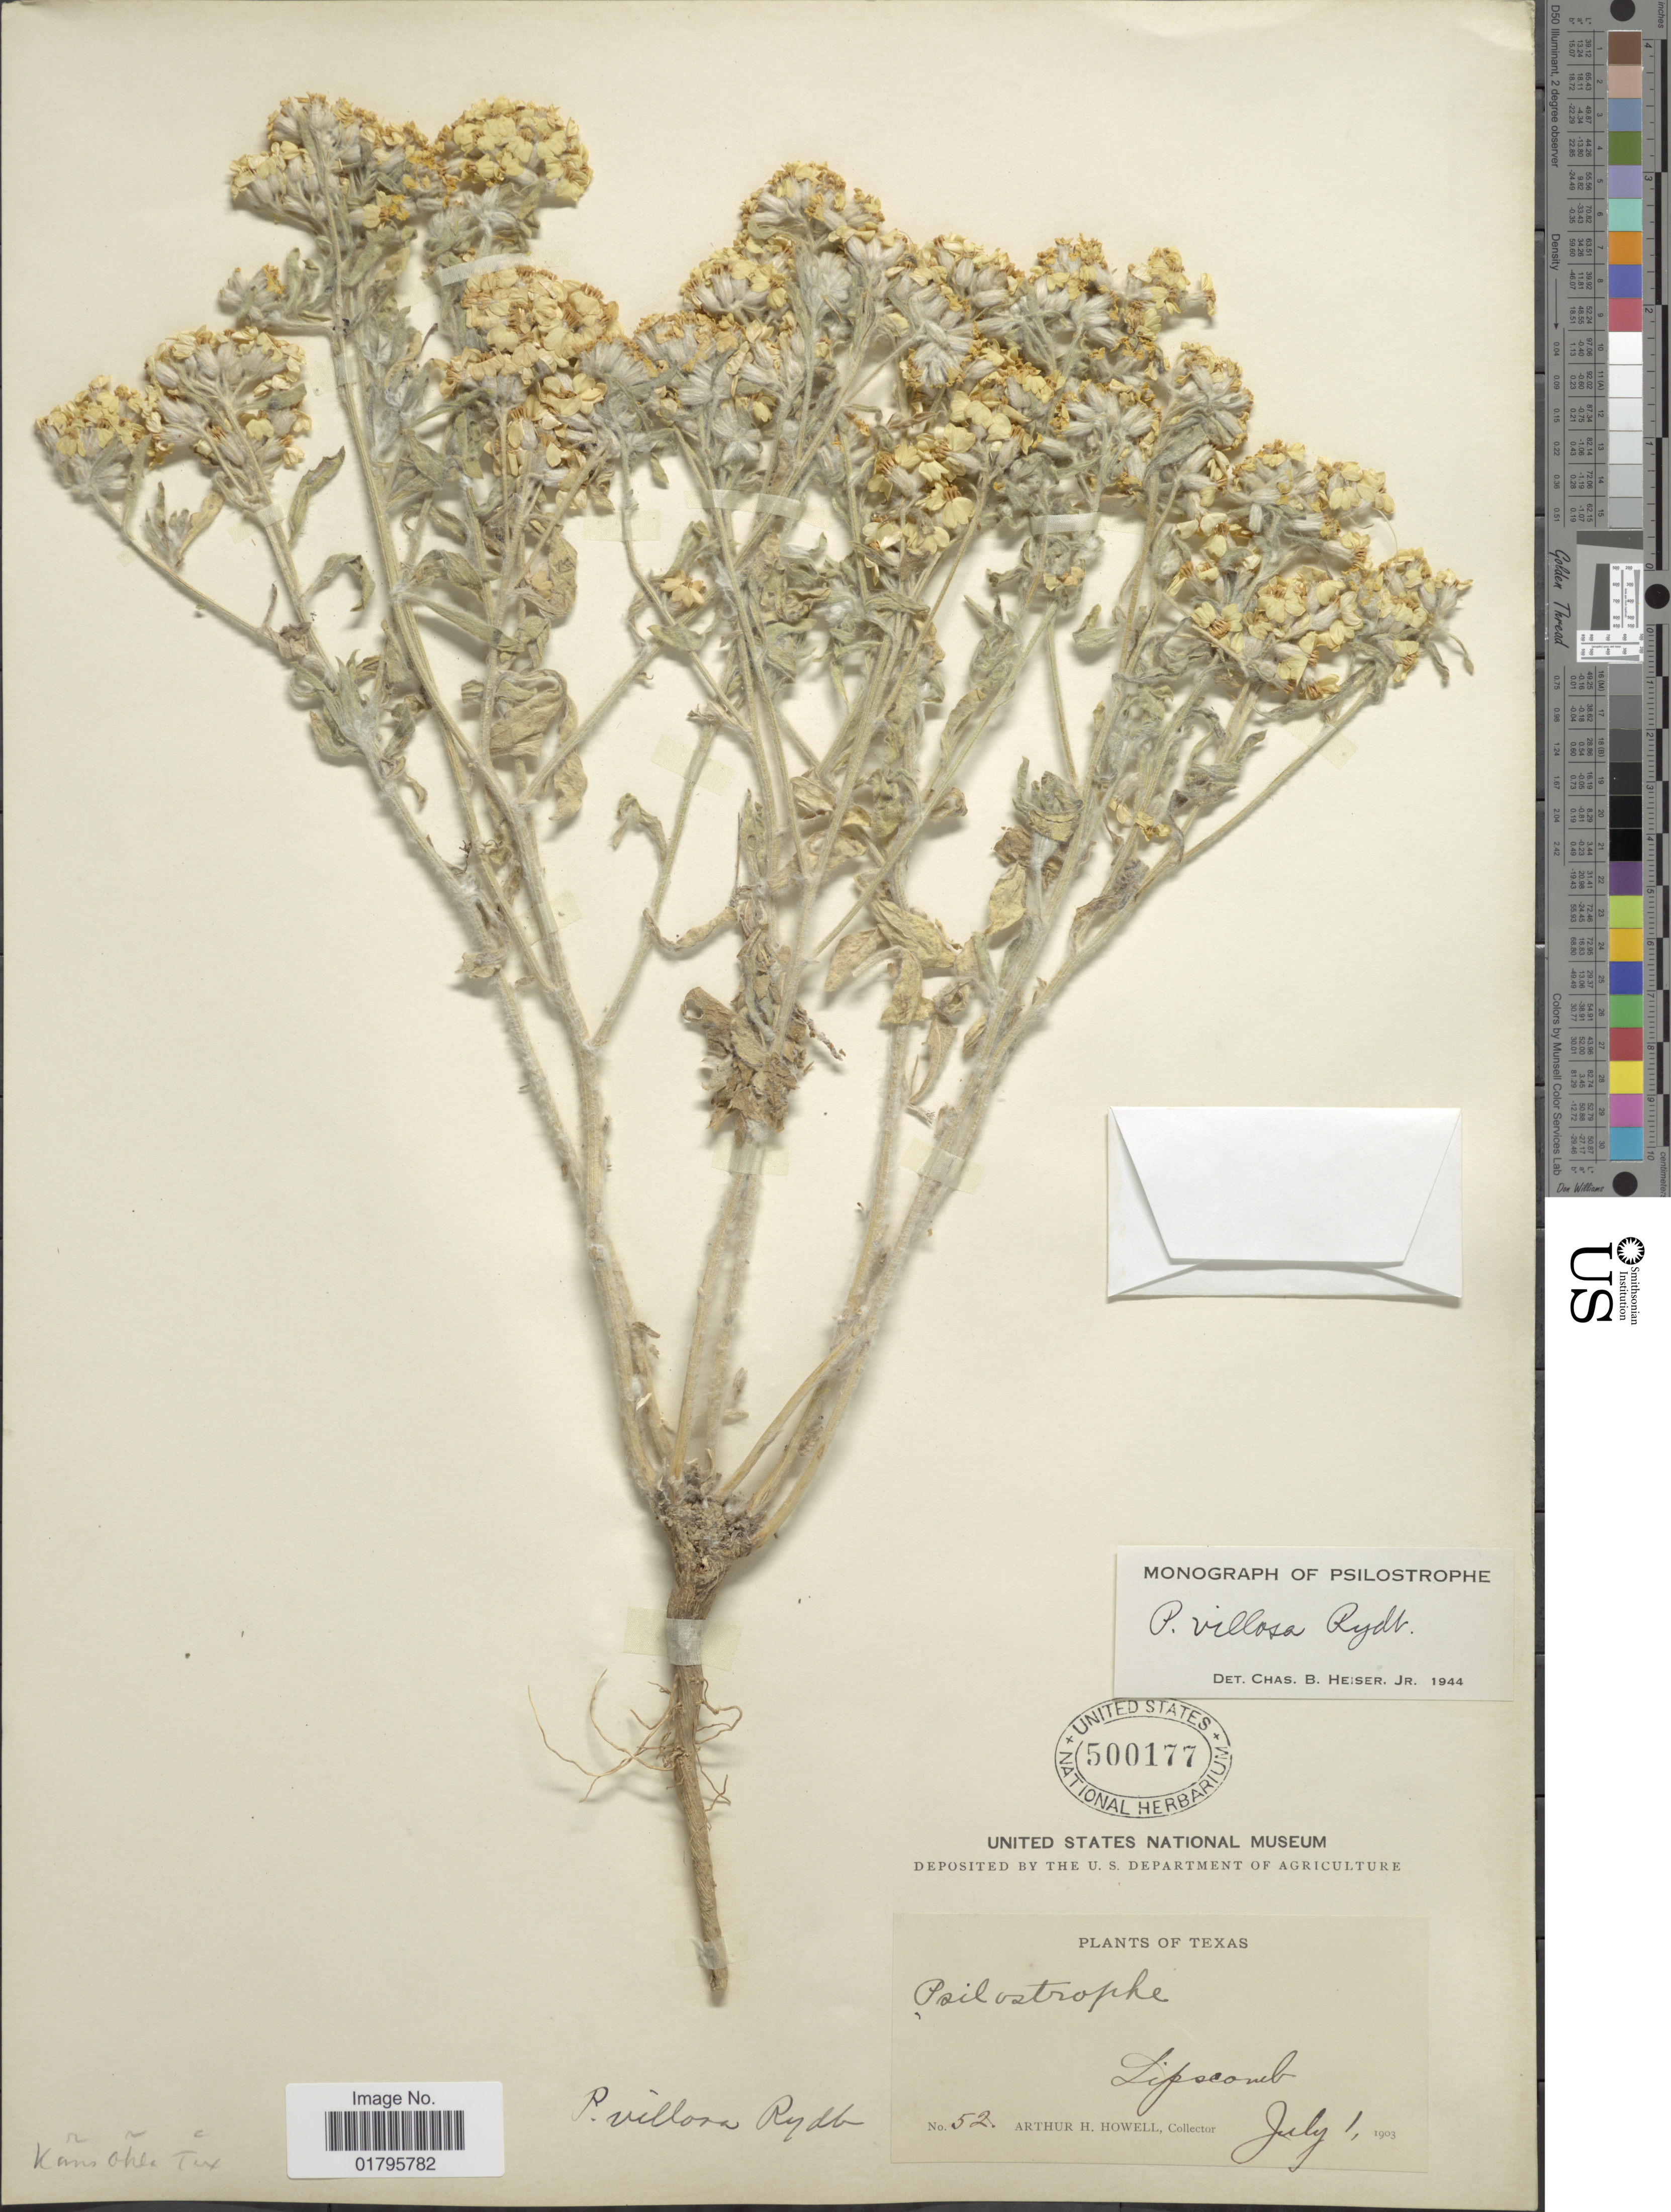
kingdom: Plantae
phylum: Tracheophyta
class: Magnoliopsida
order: Asterales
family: Asteraceae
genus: Psilostrophe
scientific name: Psilostrophe villosa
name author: Rydb. ex Britton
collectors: A. Howell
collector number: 52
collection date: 1903-07-01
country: United States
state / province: Texas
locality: Lipscomb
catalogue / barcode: US 500177